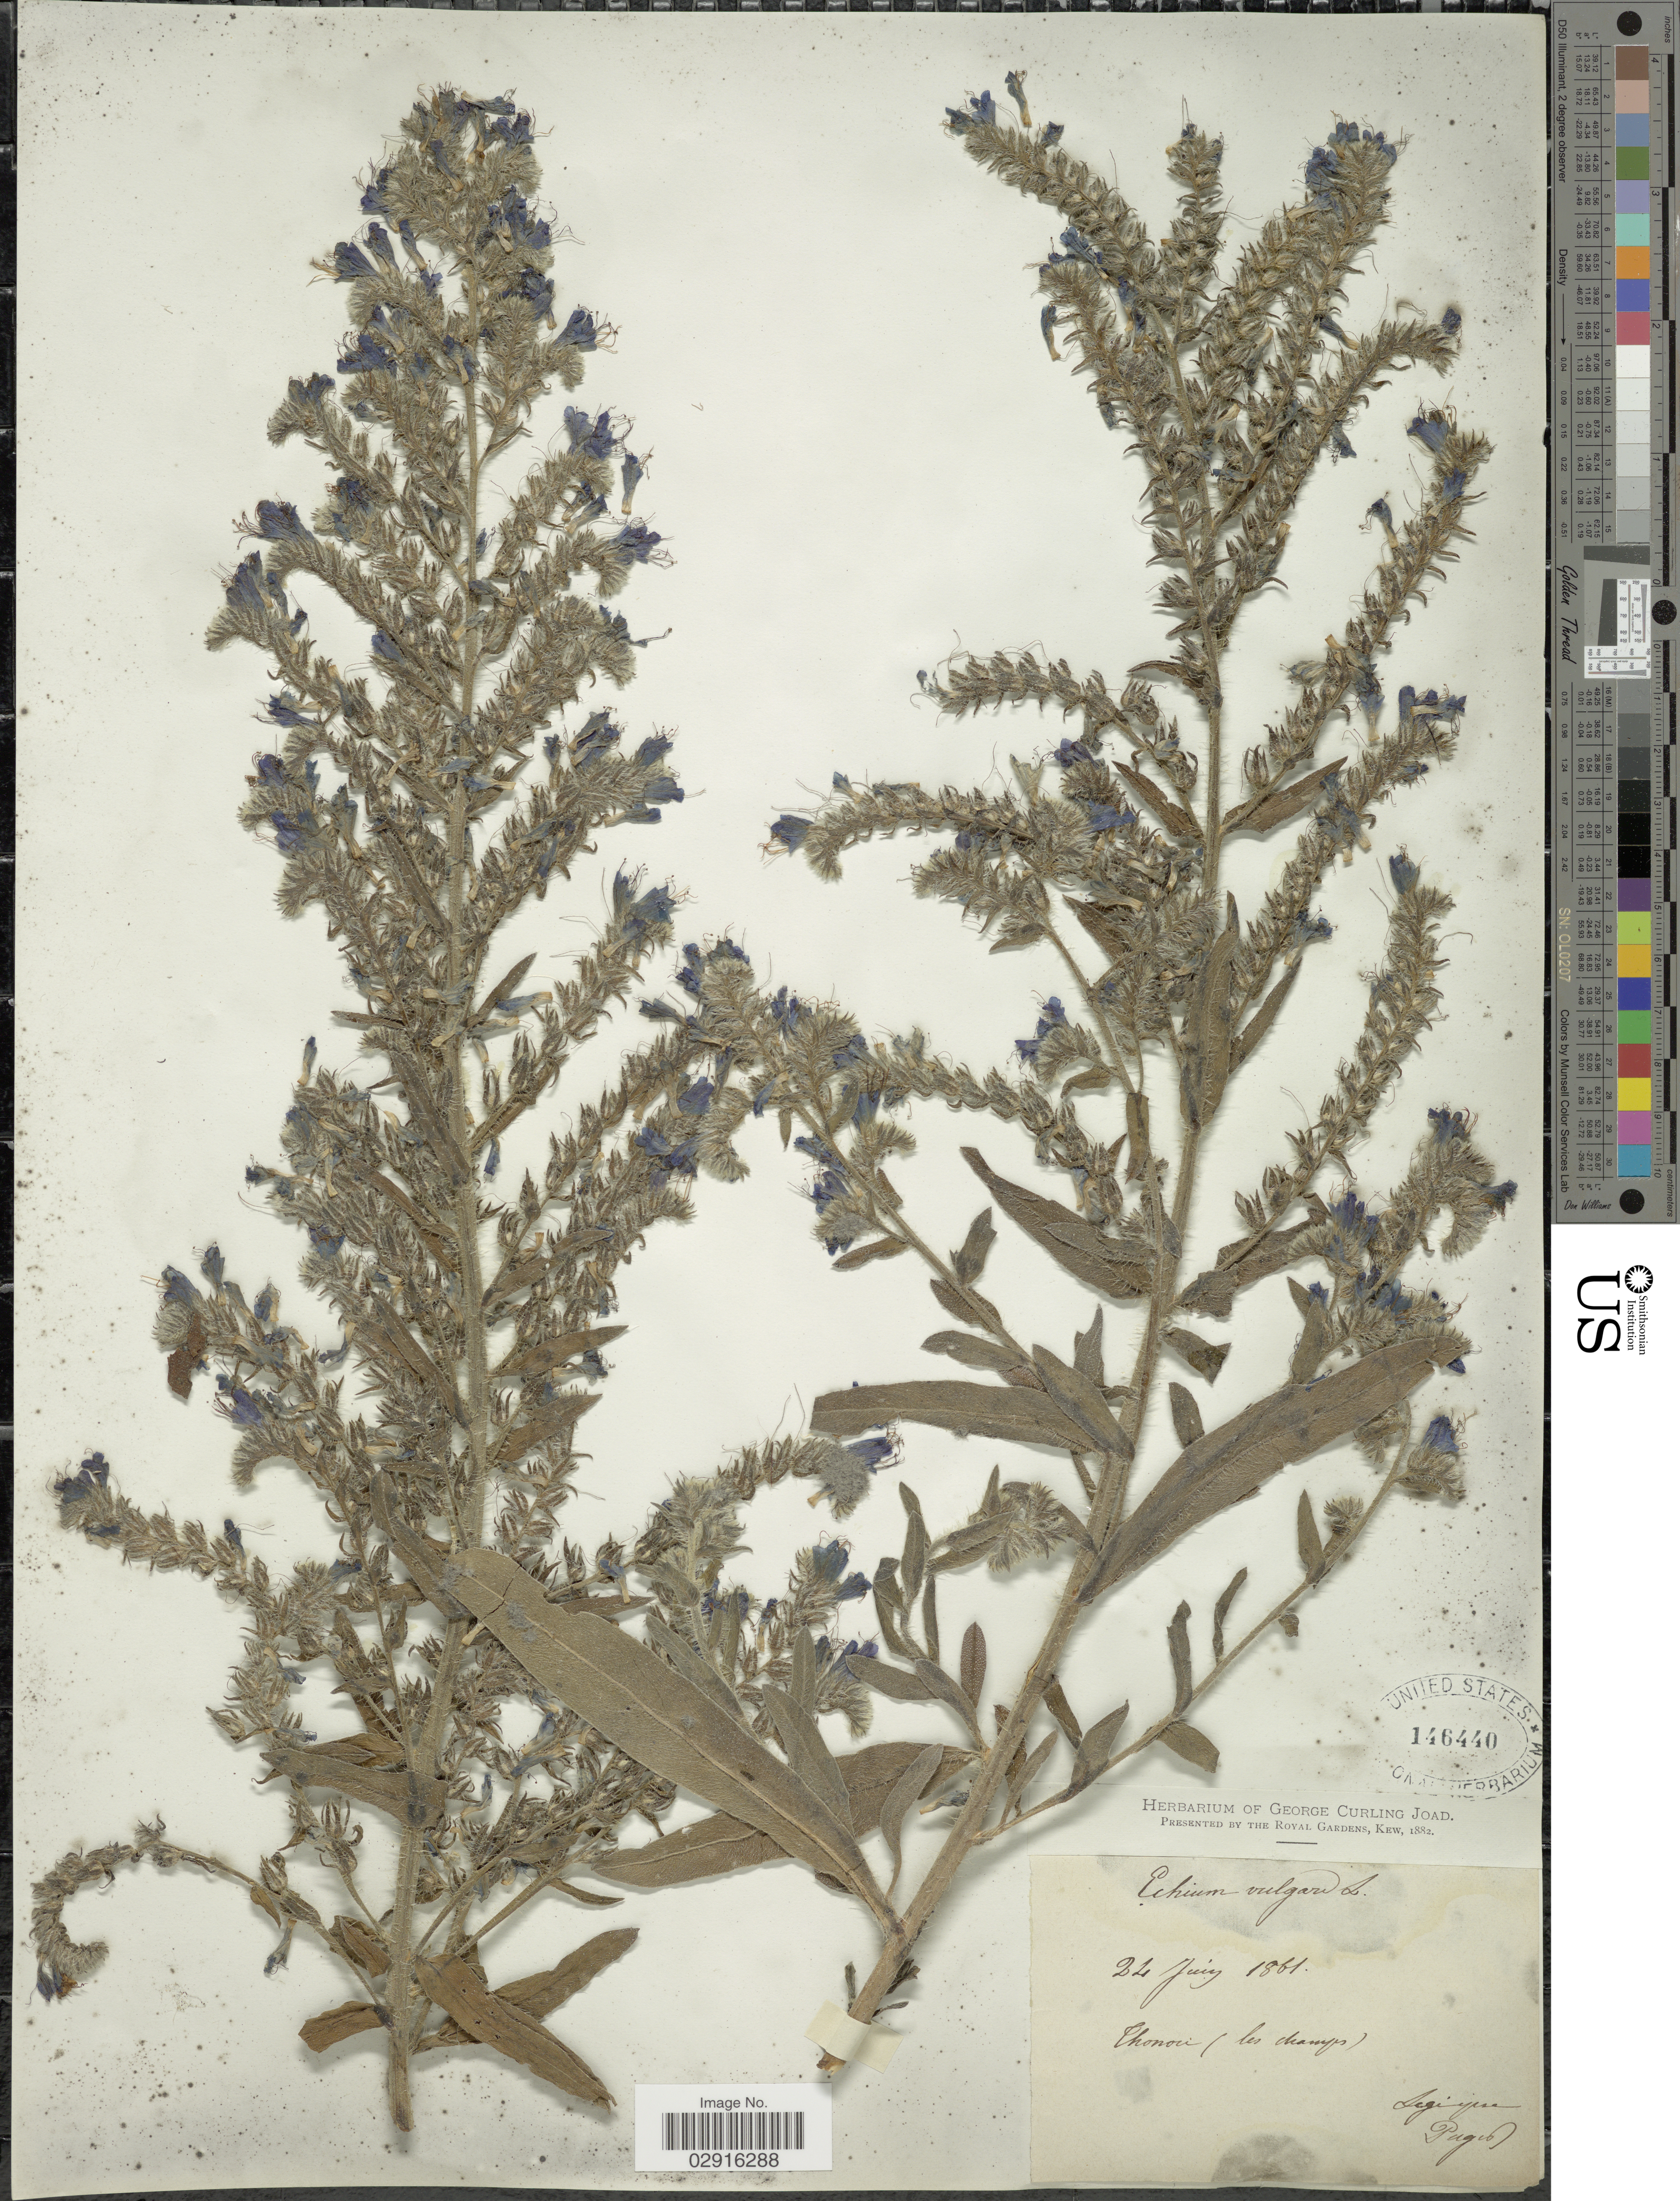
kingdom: Plantae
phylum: Tracheophyta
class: Magnoliopsida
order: Boraginales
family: Boraginaceae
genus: Echium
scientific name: Echium vulgare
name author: L.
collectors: -. Puget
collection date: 1861-06-24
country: France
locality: Thonon (les champs).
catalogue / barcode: US 146440